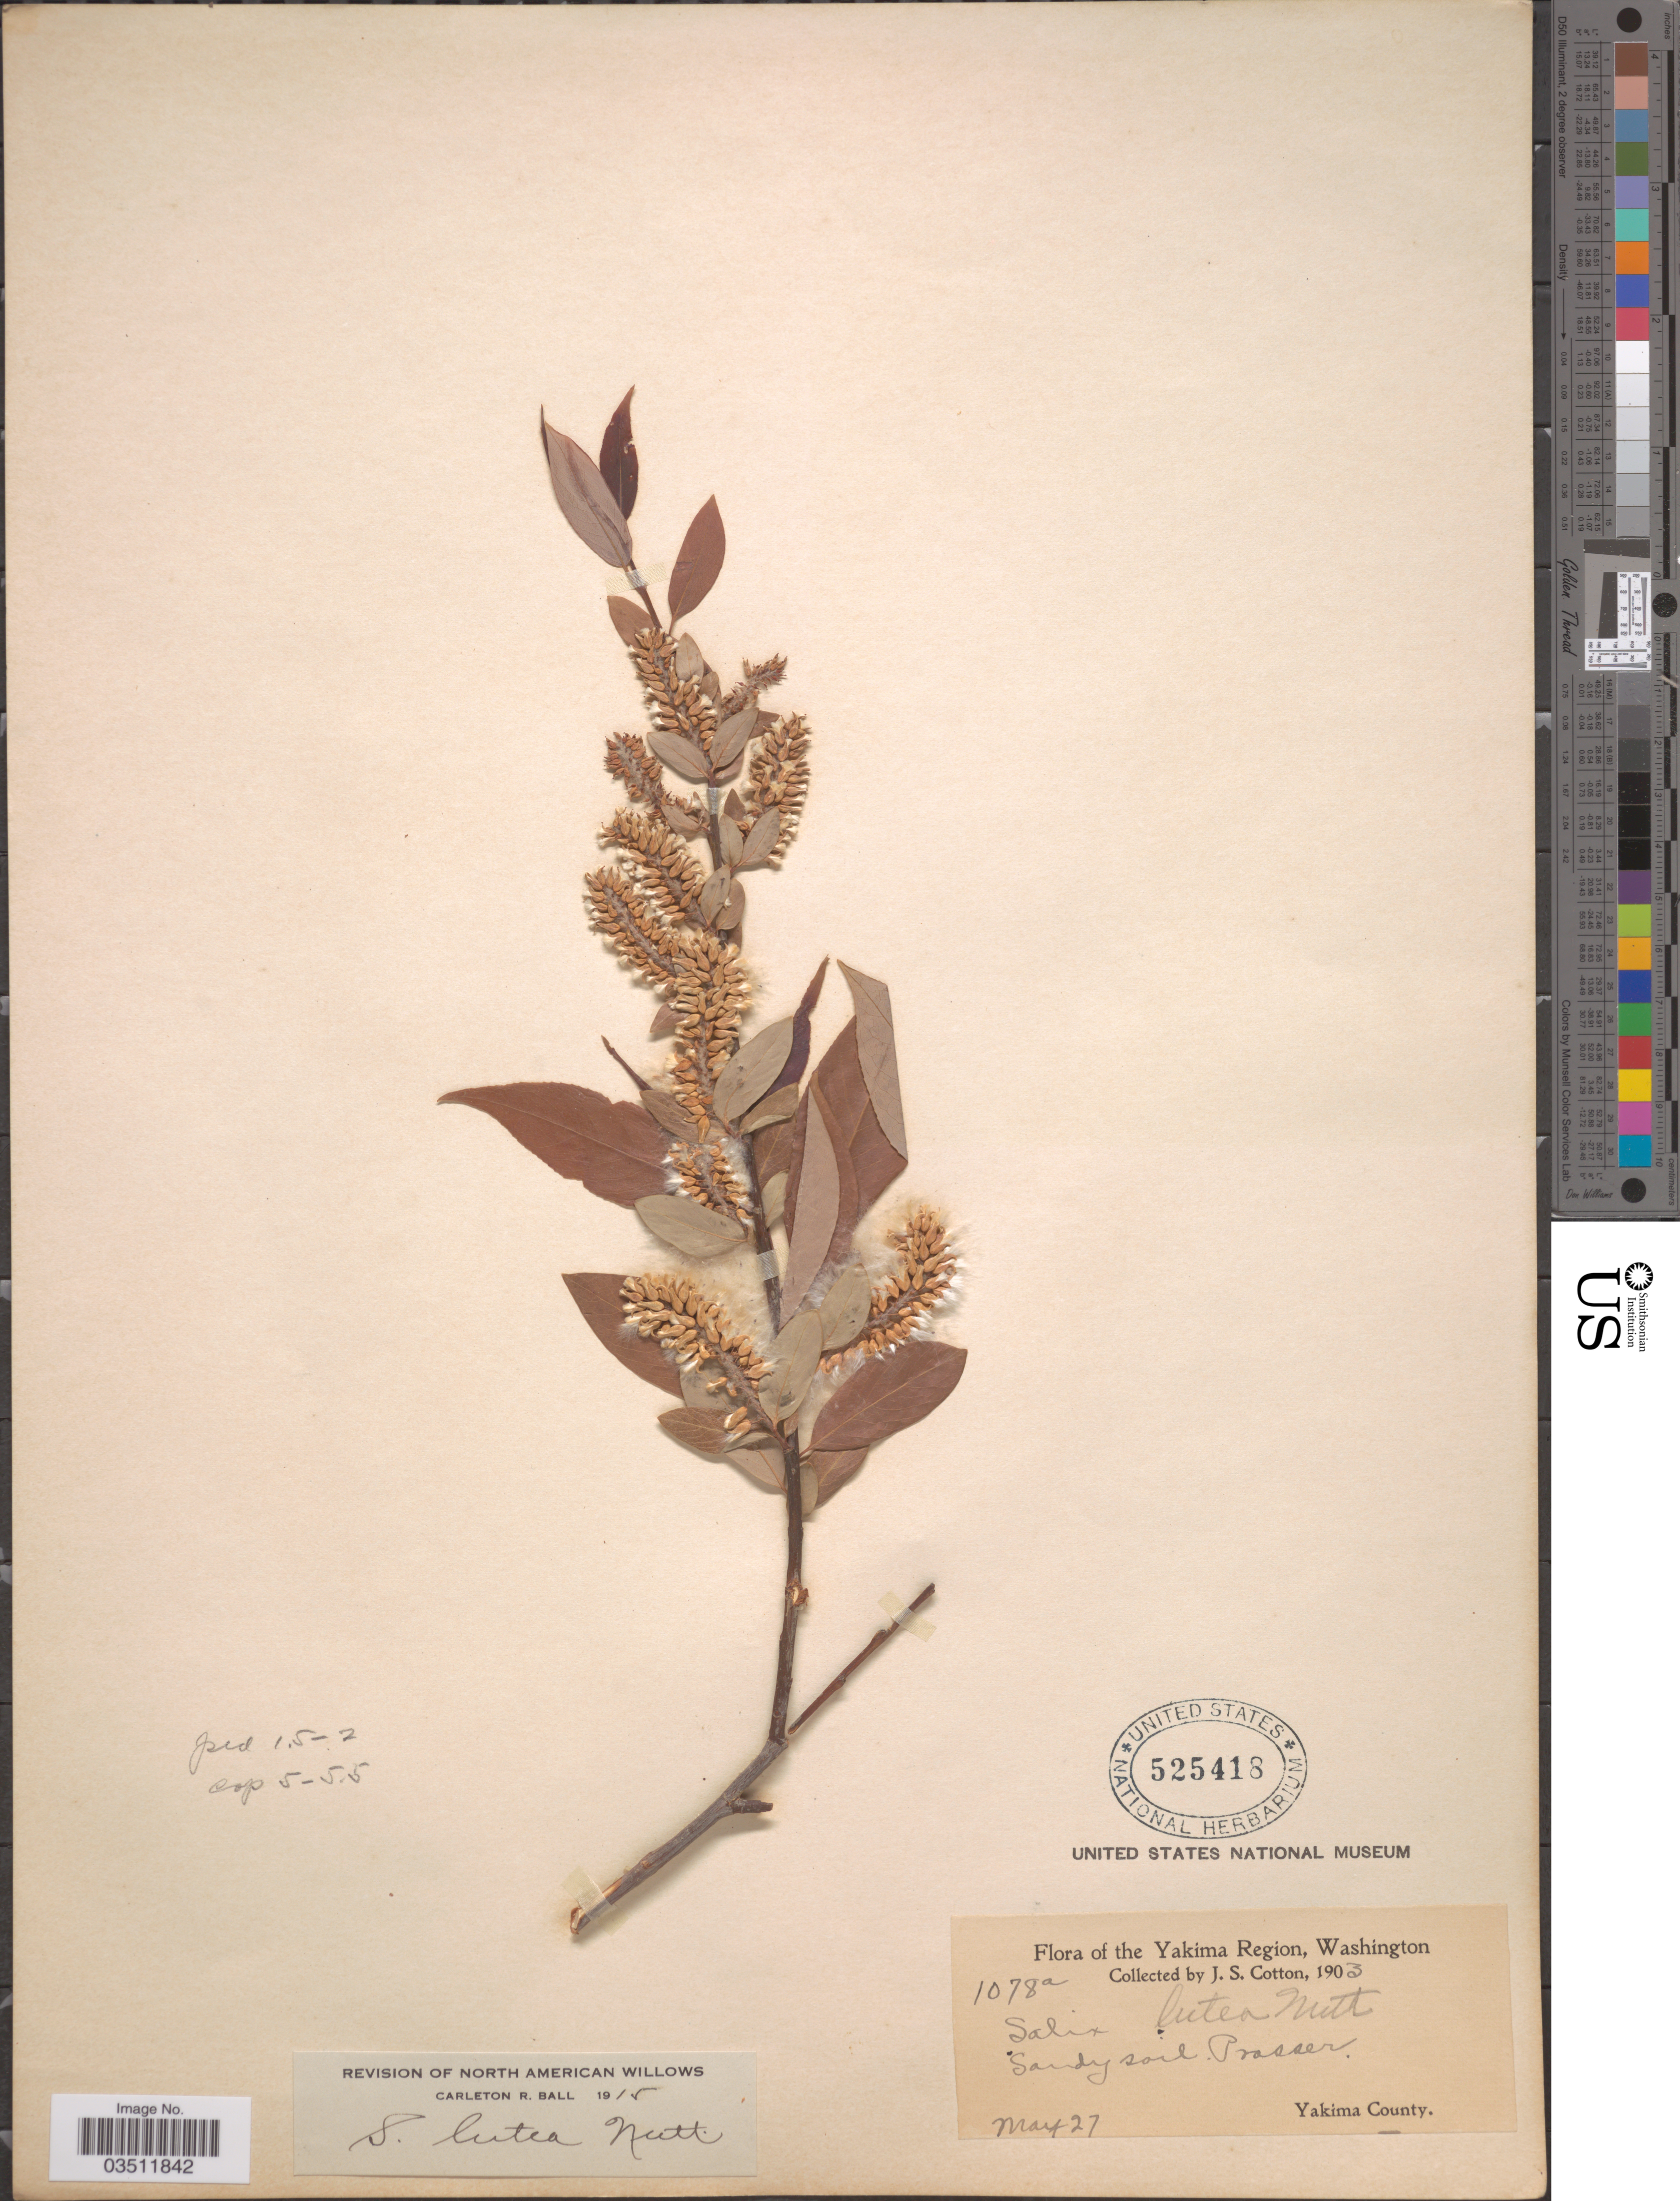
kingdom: Plantae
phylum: Tracheophyta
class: Magnoliopsida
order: Malpighiales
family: Salicaceae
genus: Salix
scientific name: Salix lutea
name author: Nutt.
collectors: J. S. Cotton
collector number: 1078a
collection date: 1903-05-27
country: United States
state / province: Washington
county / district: Yakima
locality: The Yakima Region. Prosser. Yakima County.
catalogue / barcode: US 525418